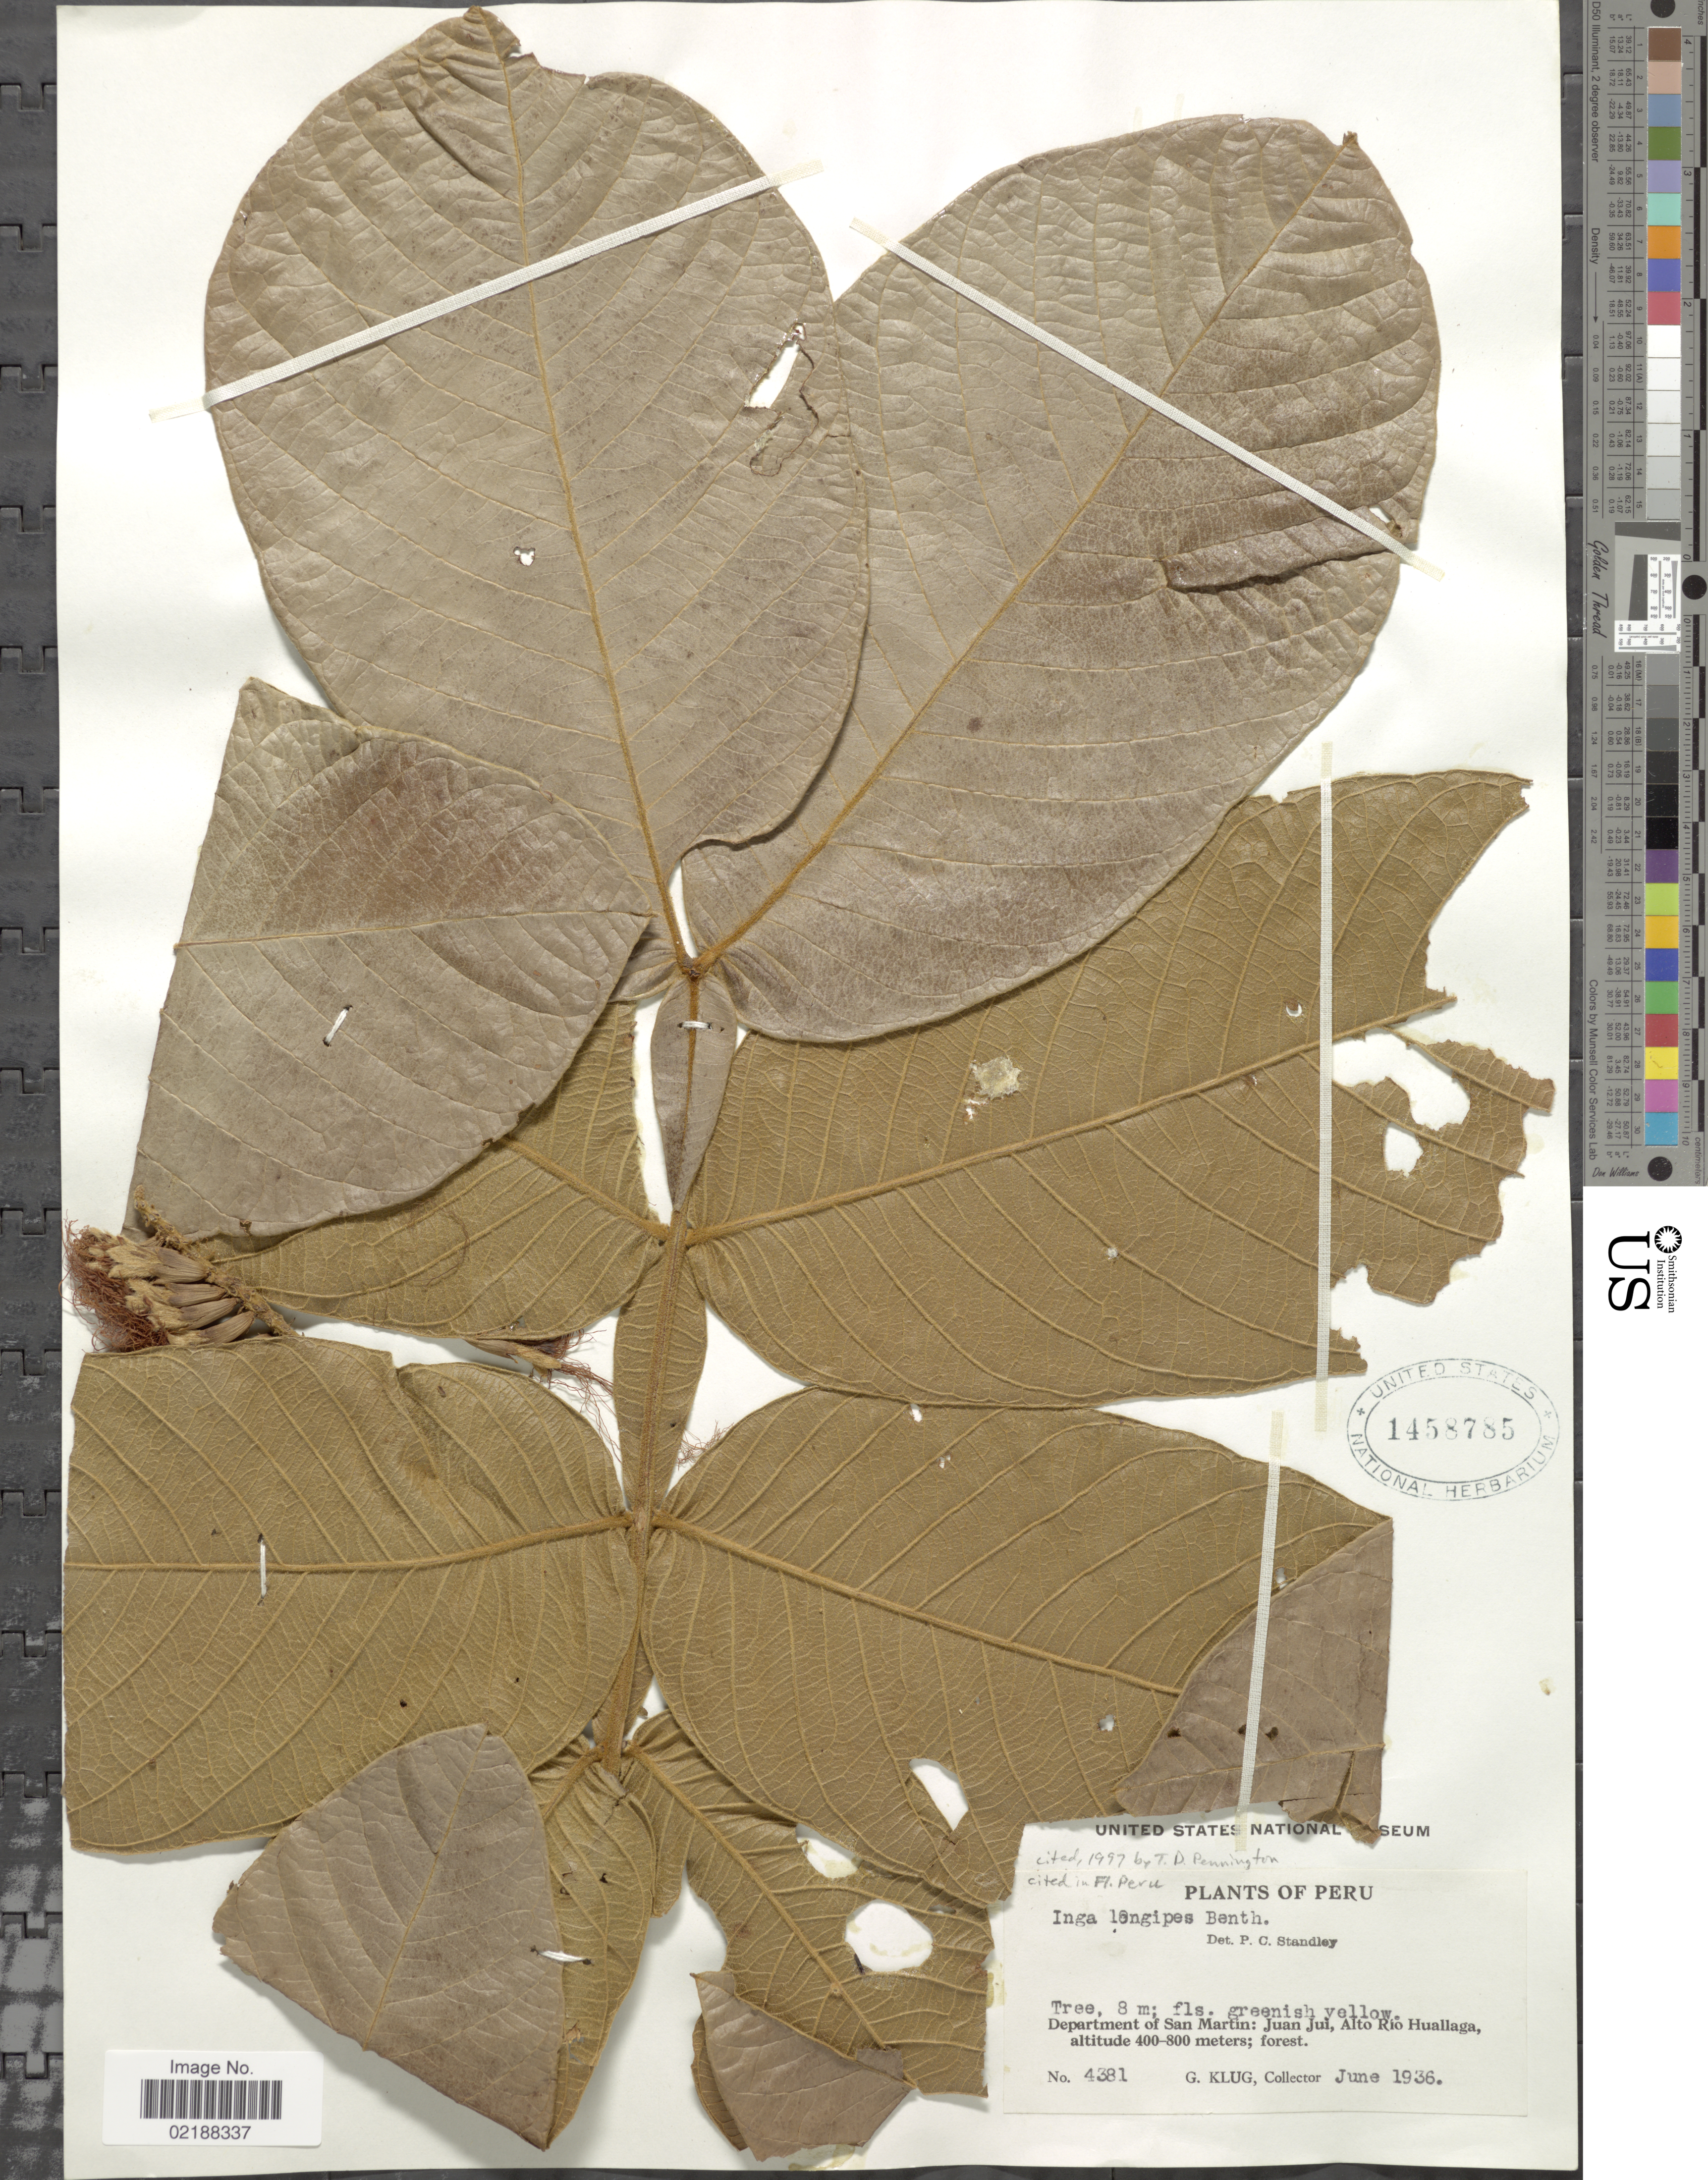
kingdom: Plantae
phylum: Tracheophyta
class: Magnoliopsida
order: Fabales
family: Fabaceae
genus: Inga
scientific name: Inga longipes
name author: Benth.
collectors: G. Klug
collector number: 4381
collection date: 1936-06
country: Peru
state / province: San Martín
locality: Juan Jui, Alto Rio Huallaga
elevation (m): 400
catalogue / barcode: US 1458785